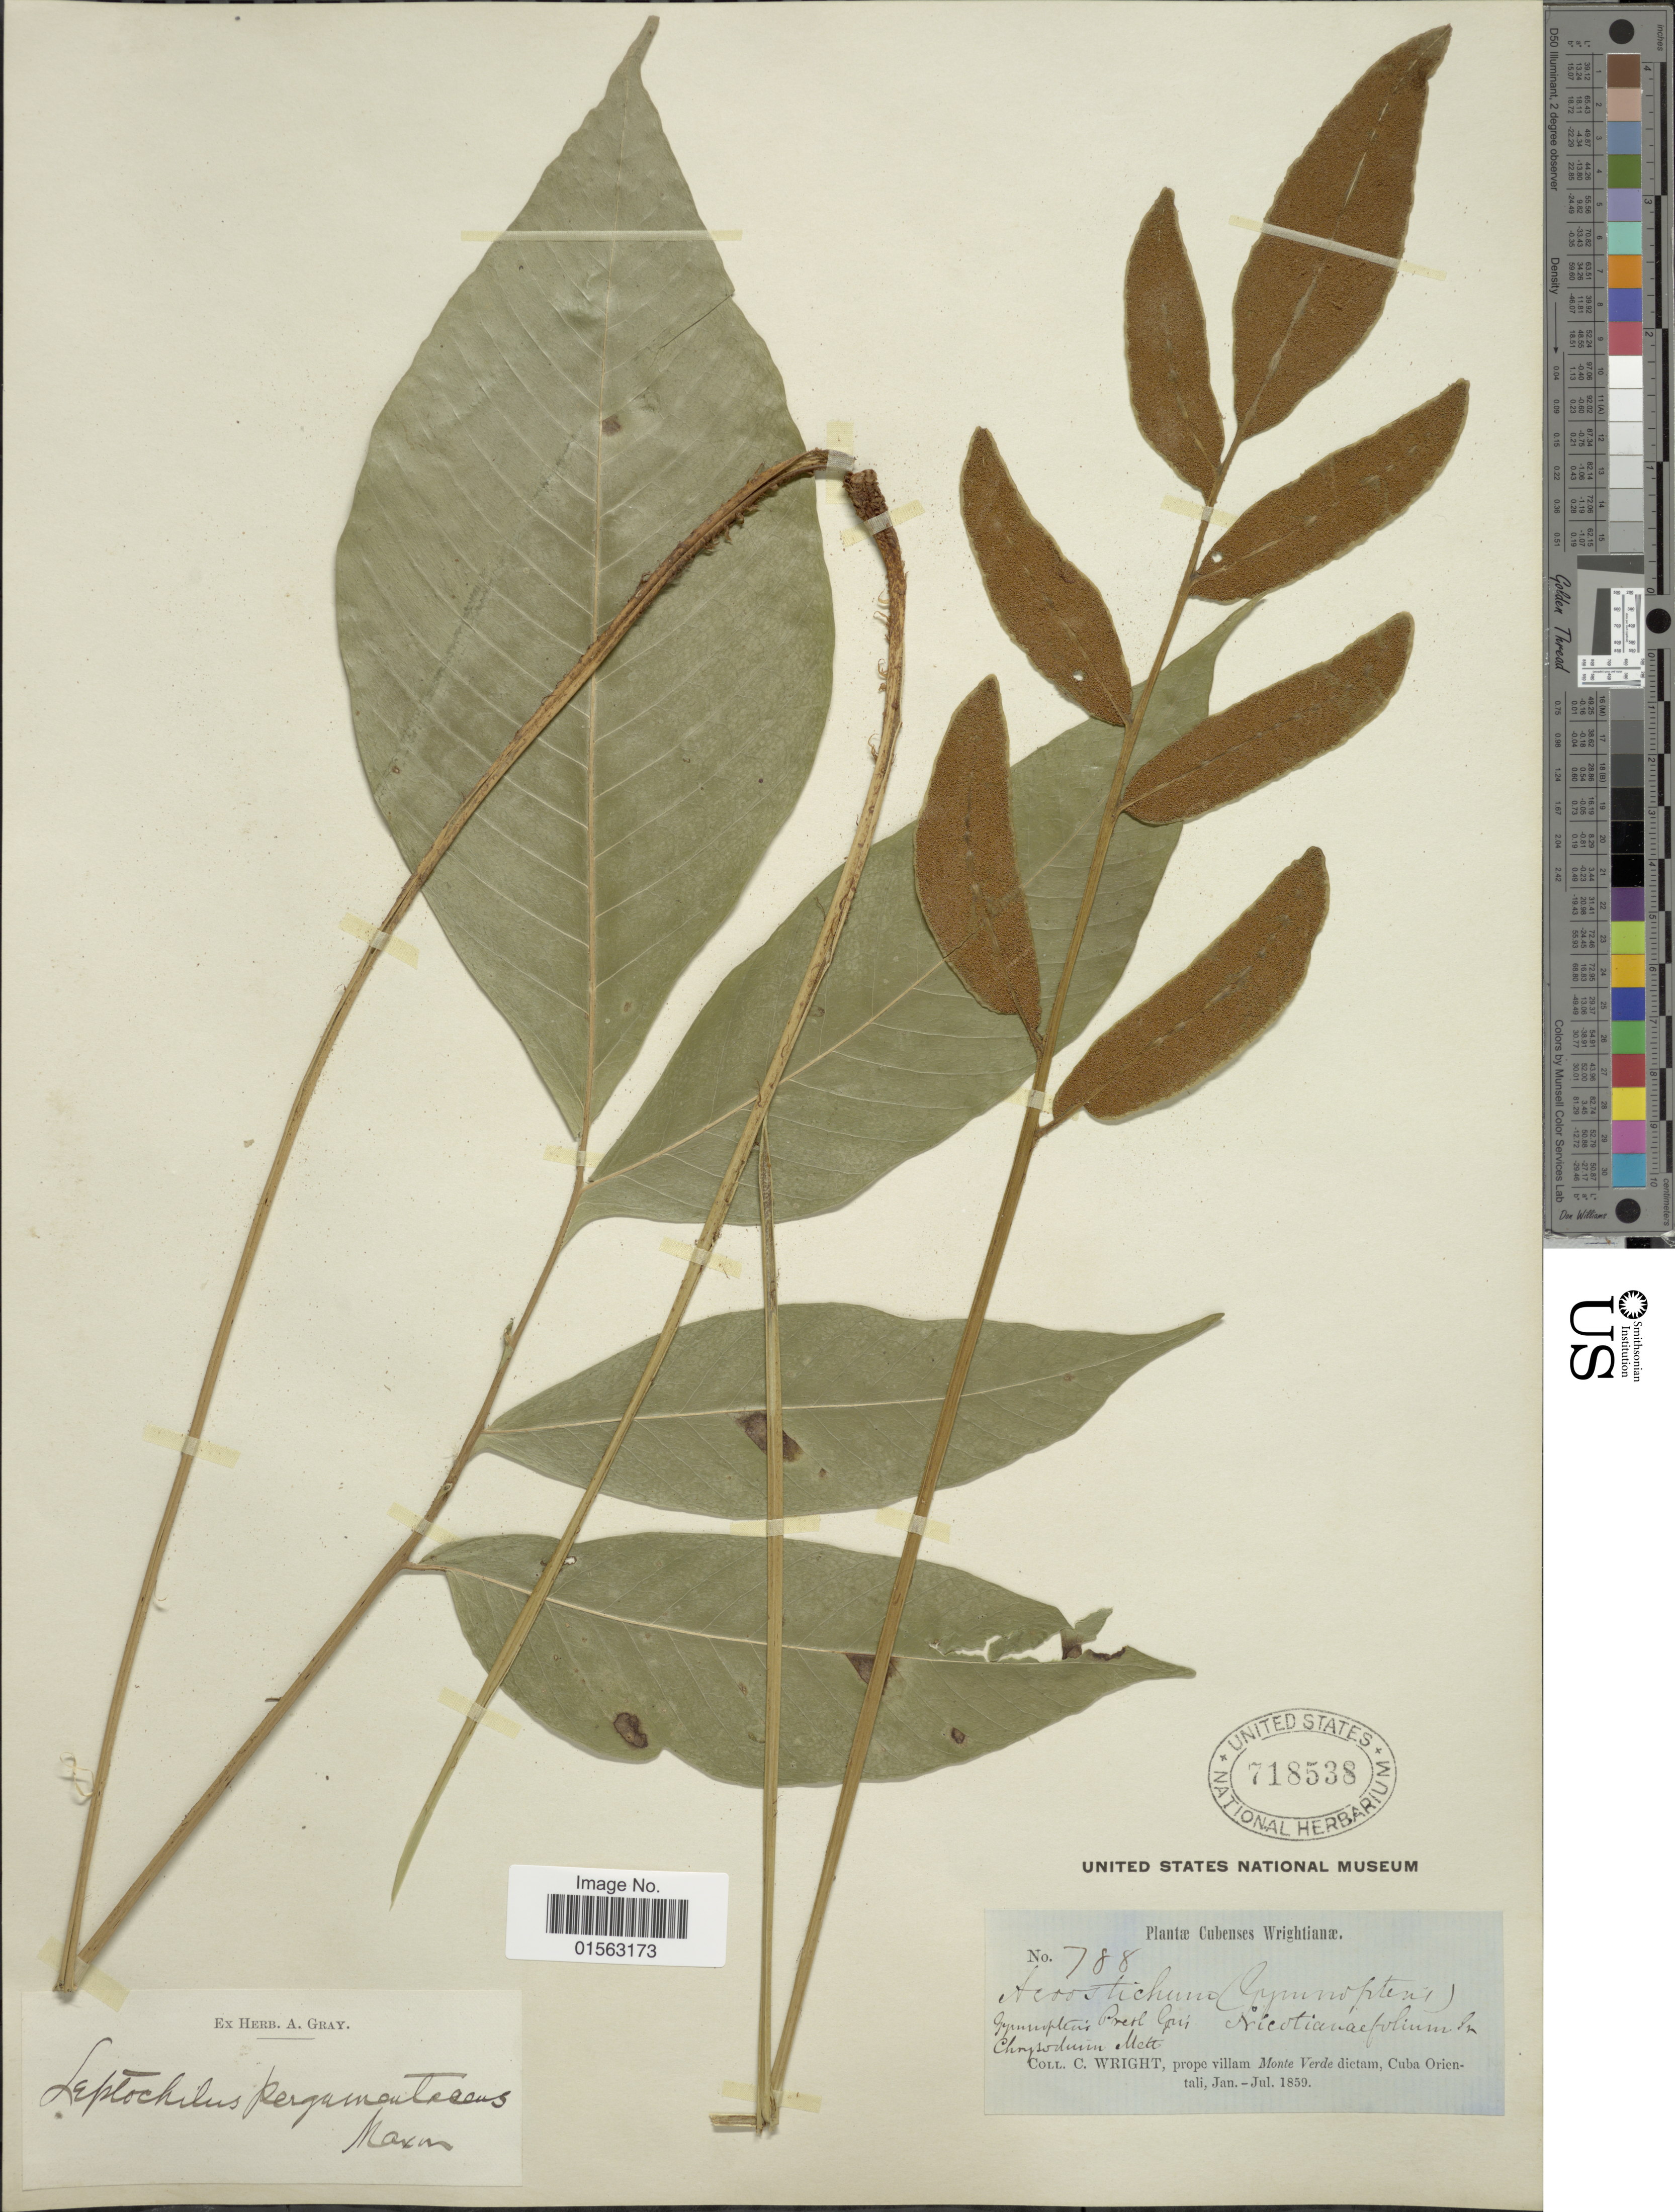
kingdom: Plantae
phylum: Tracheophyta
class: Polypodiopsida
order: Polypodiales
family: Dryopteridaceae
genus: Mickelia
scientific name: Mickelia pergamentacea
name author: (Maxon) R.C. Moran et al.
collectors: C. Wright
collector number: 788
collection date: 1859-01/1859-07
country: Cuba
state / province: Oriente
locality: Prope villam Monte Verde dictam, Cuba Orientali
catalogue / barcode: US 718538